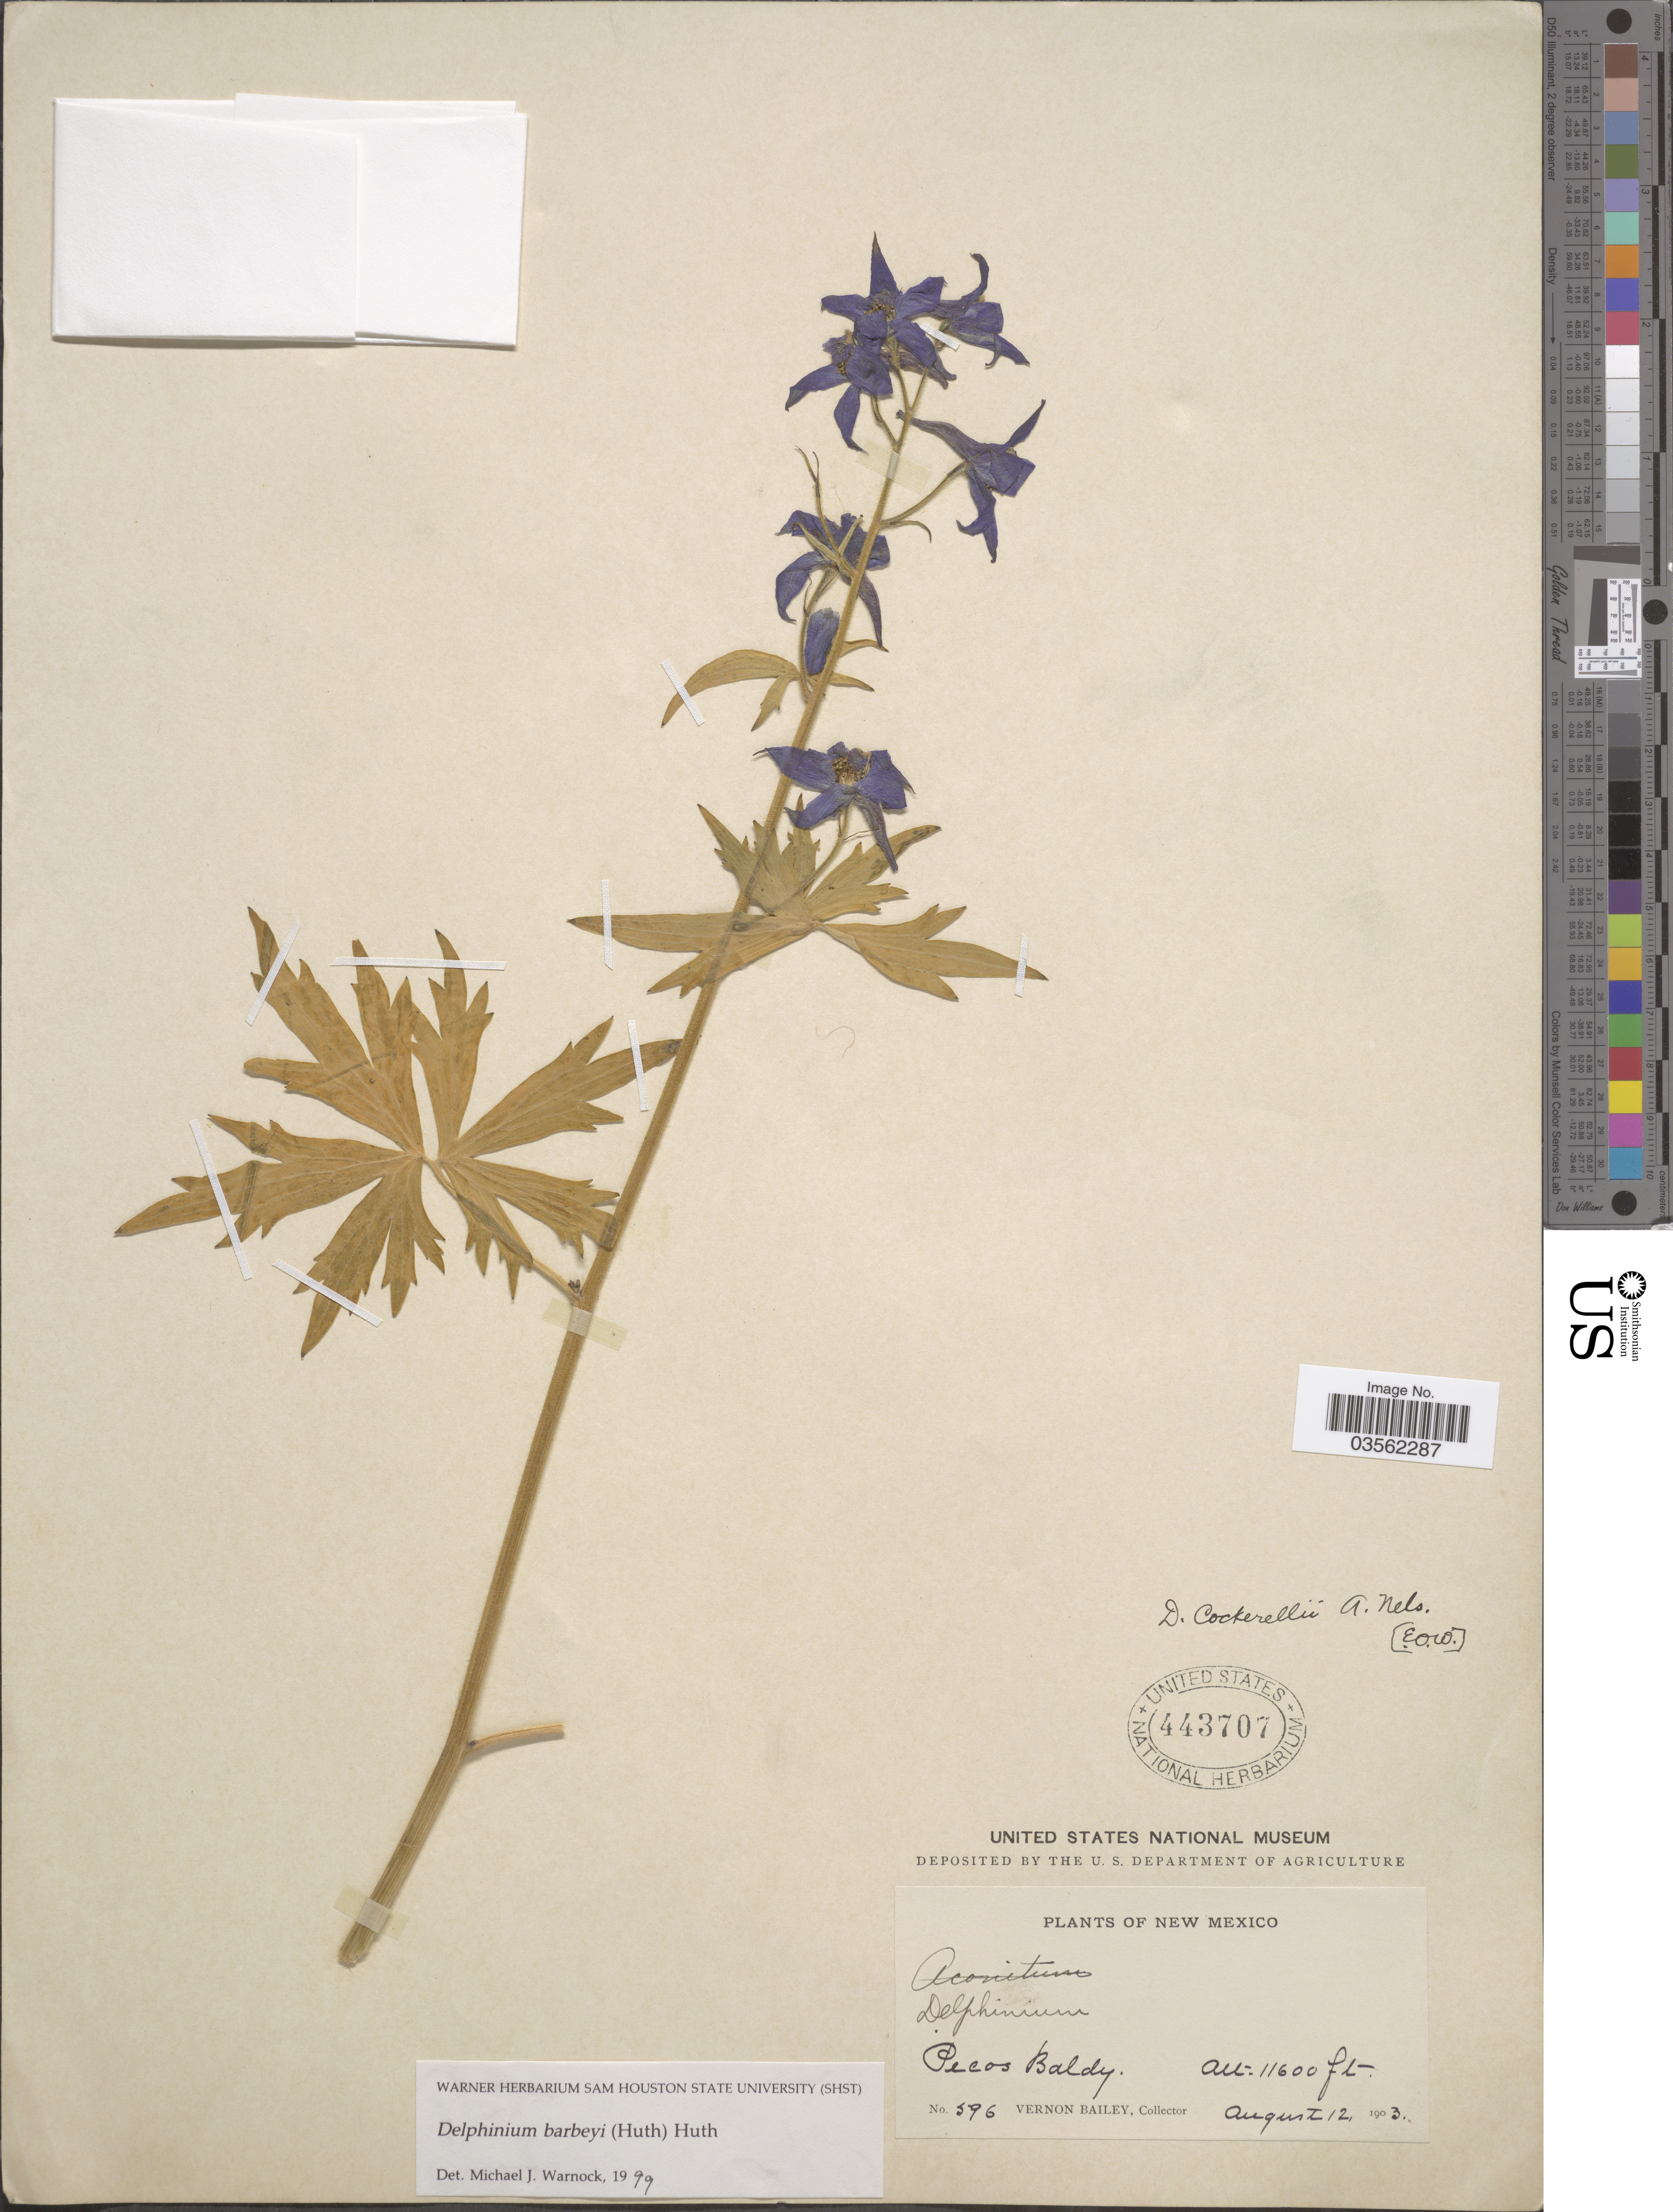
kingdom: Plantae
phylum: Tracheophyta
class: Magnoliopsida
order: Ranunculales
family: Ranunculaceae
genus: Delphinium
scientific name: Delphinium barbeyi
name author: (Huth) Huth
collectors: V. O. Bailey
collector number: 596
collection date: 1903-08-12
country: United States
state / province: New Mexico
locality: Pecos Baldy.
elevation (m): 3536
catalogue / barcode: US 443707